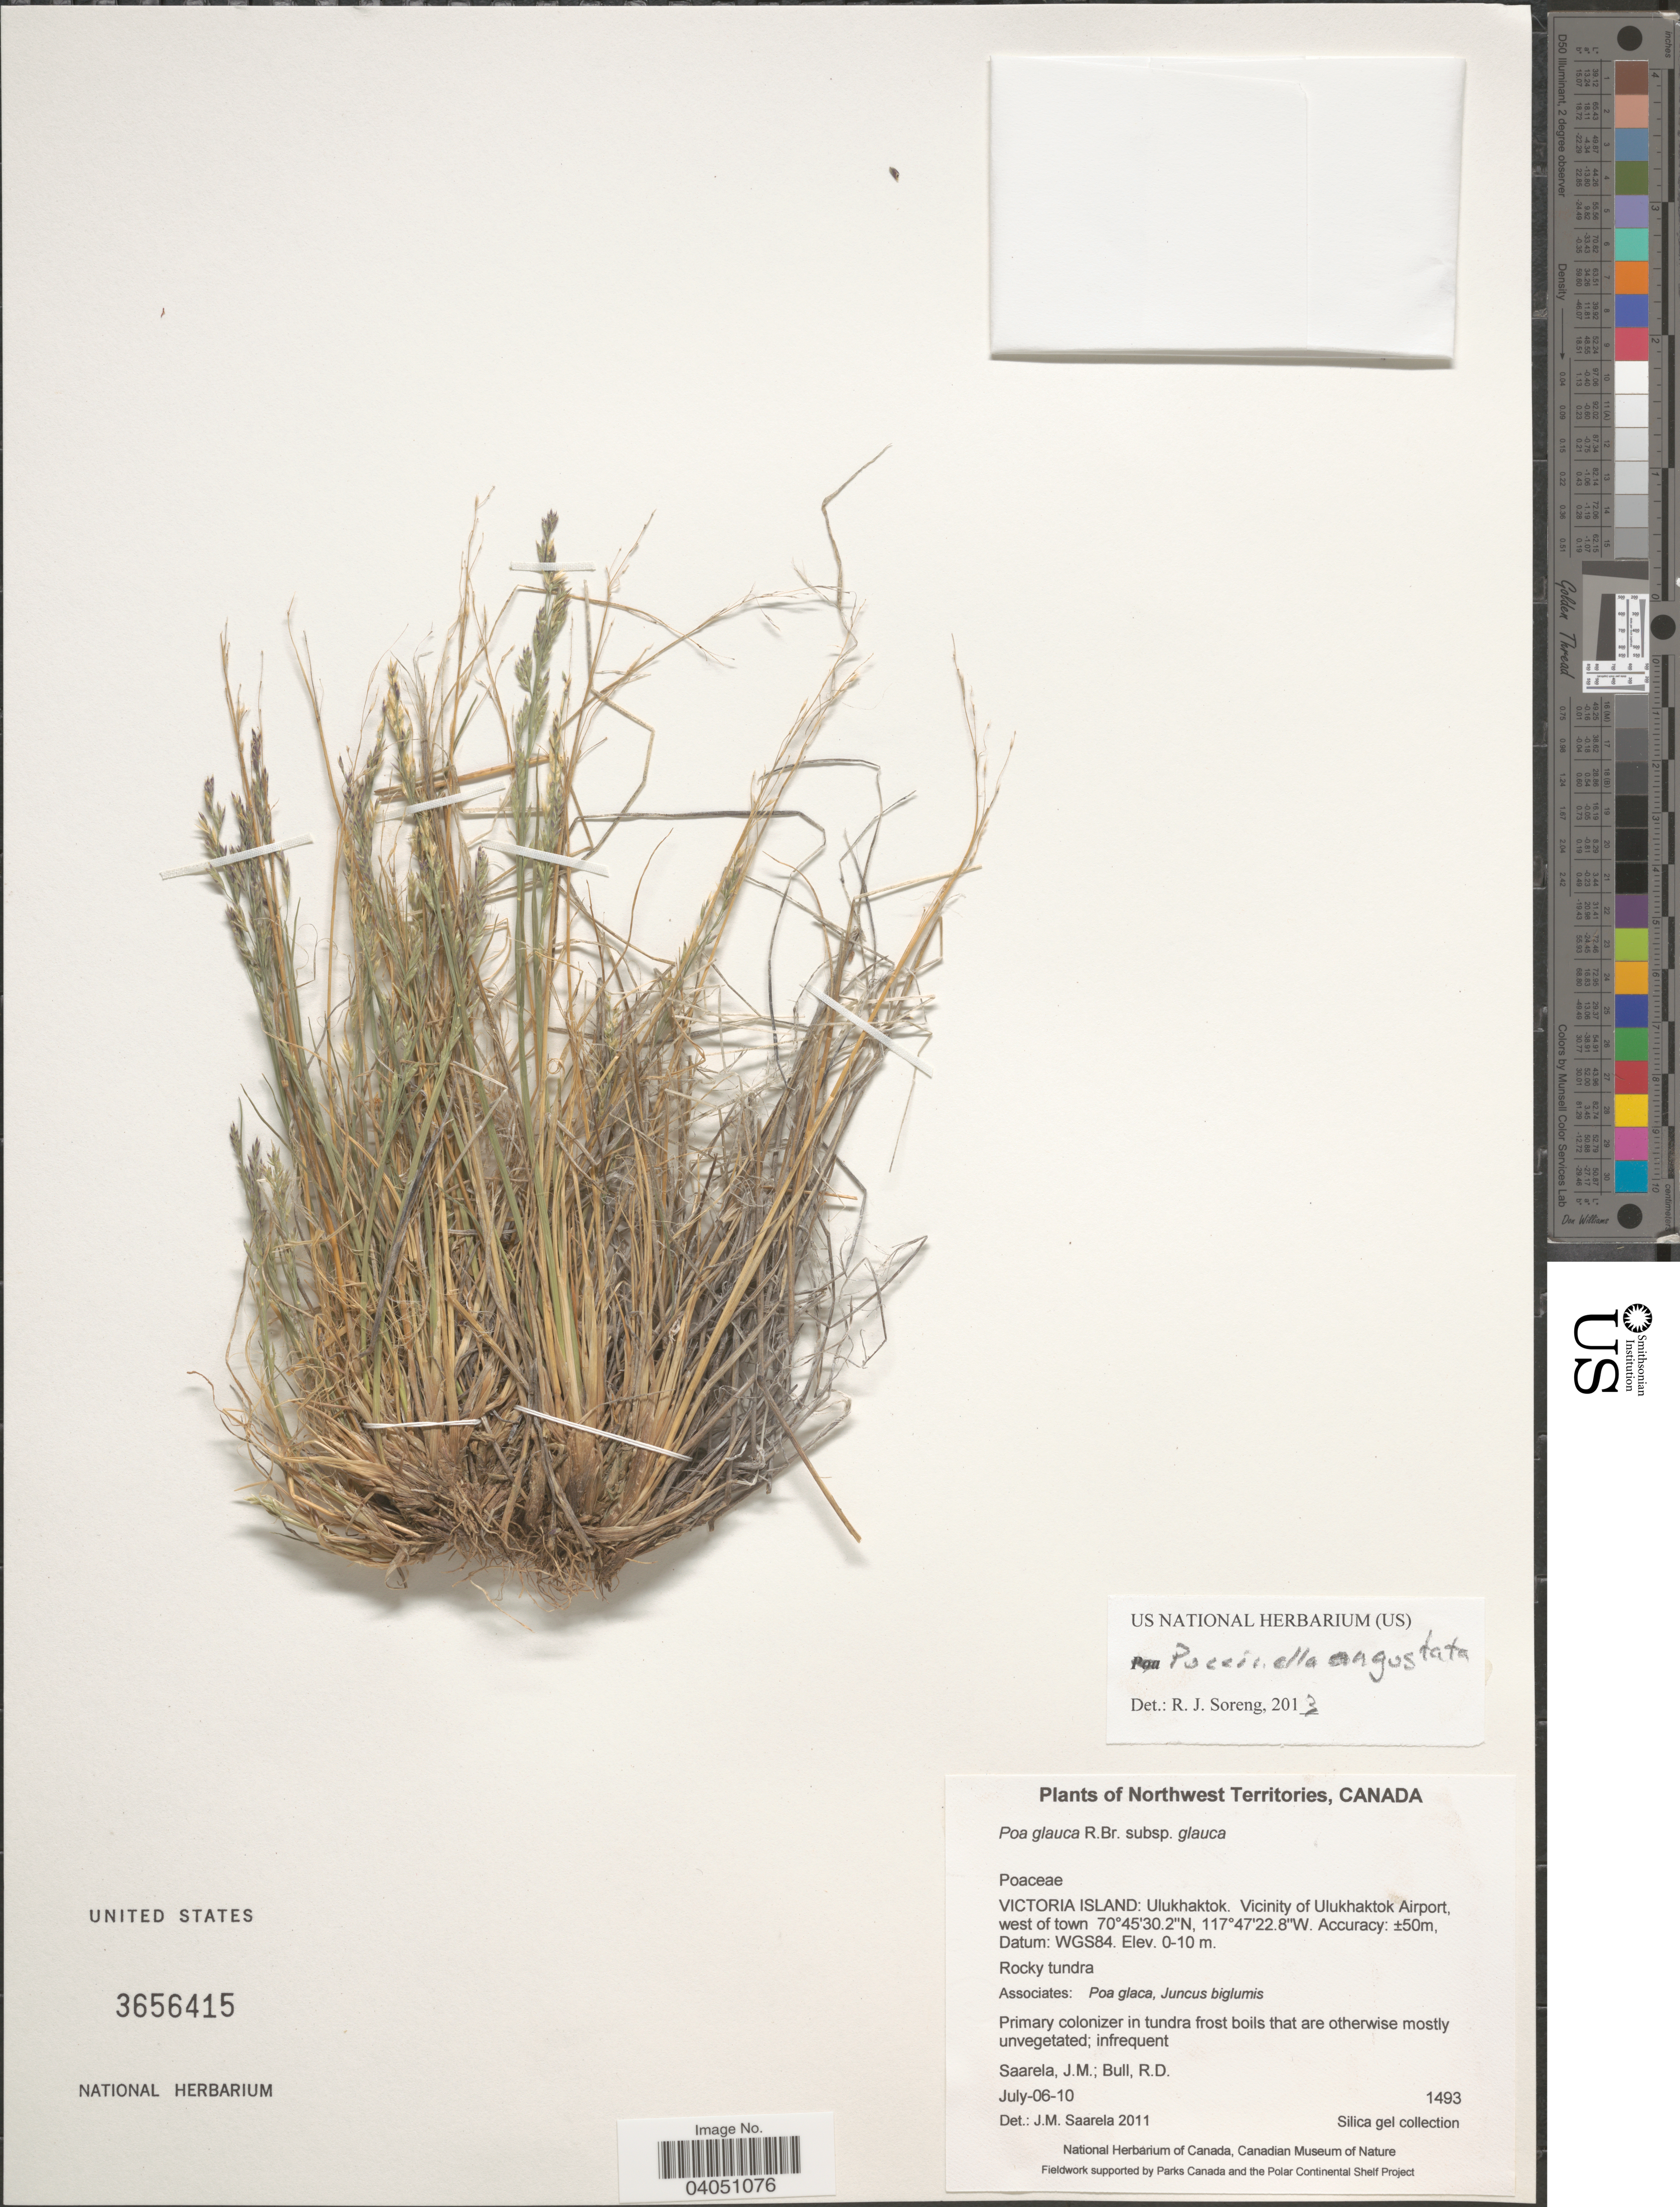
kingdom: Plantae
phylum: Tracheophyta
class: Liliopsida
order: Poales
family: Poaceae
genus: Puccinellia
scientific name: Puccinellia angustata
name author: (R. Br.) Nash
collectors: J. Saarela & R. Bull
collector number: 1493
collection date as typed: Transcribed d/m/y: 6/7/10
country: Canada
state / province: Northwest Territories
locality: Victoria Island: Uluhaktok. Vicinity of Ulukhaktok Airport, west of town.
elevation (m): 0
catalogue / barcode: US 3656415